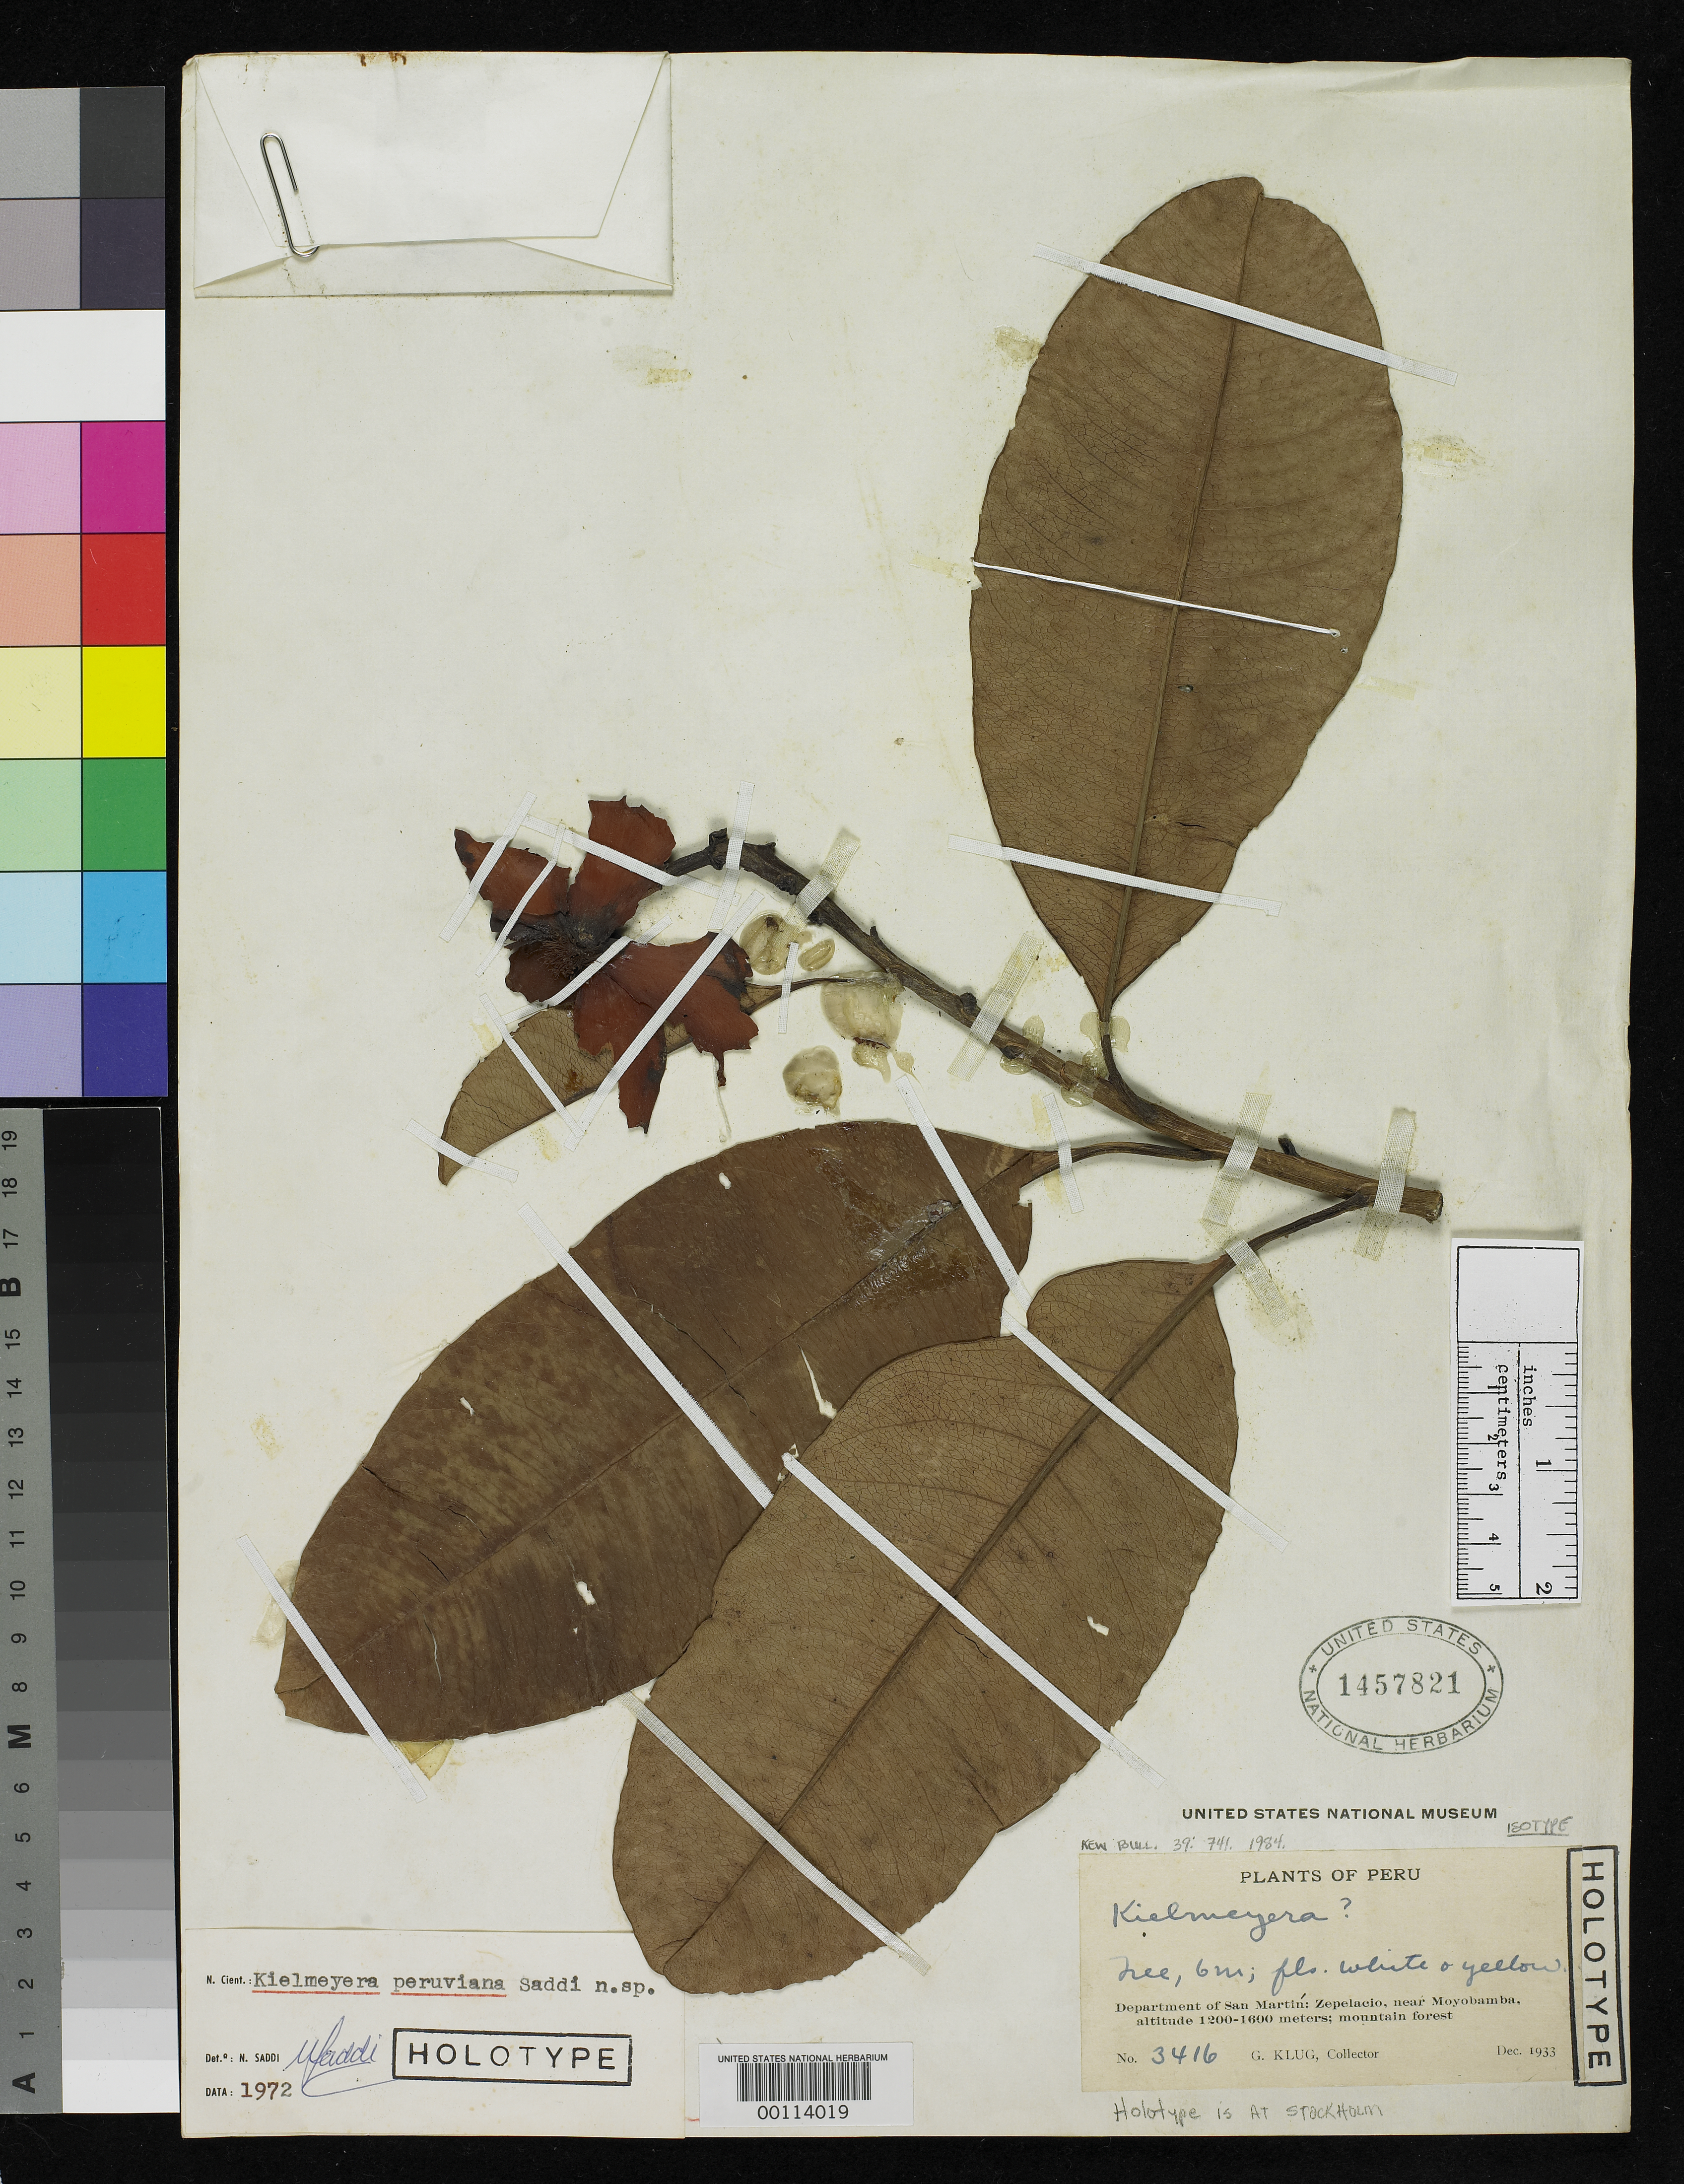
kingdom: Plantae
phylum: Tracheophyta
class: Magnoliopsida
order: Malpighiales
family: Calophyllaceae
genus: Kielmeyera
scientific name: Kielmeyera peruviana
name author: Saddi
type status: Isotype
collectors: G. Klug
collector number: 3416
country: Peru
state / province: San Martín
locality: Zepelacio, near Moyobamba.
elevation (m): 1200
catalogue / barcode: US 1457821